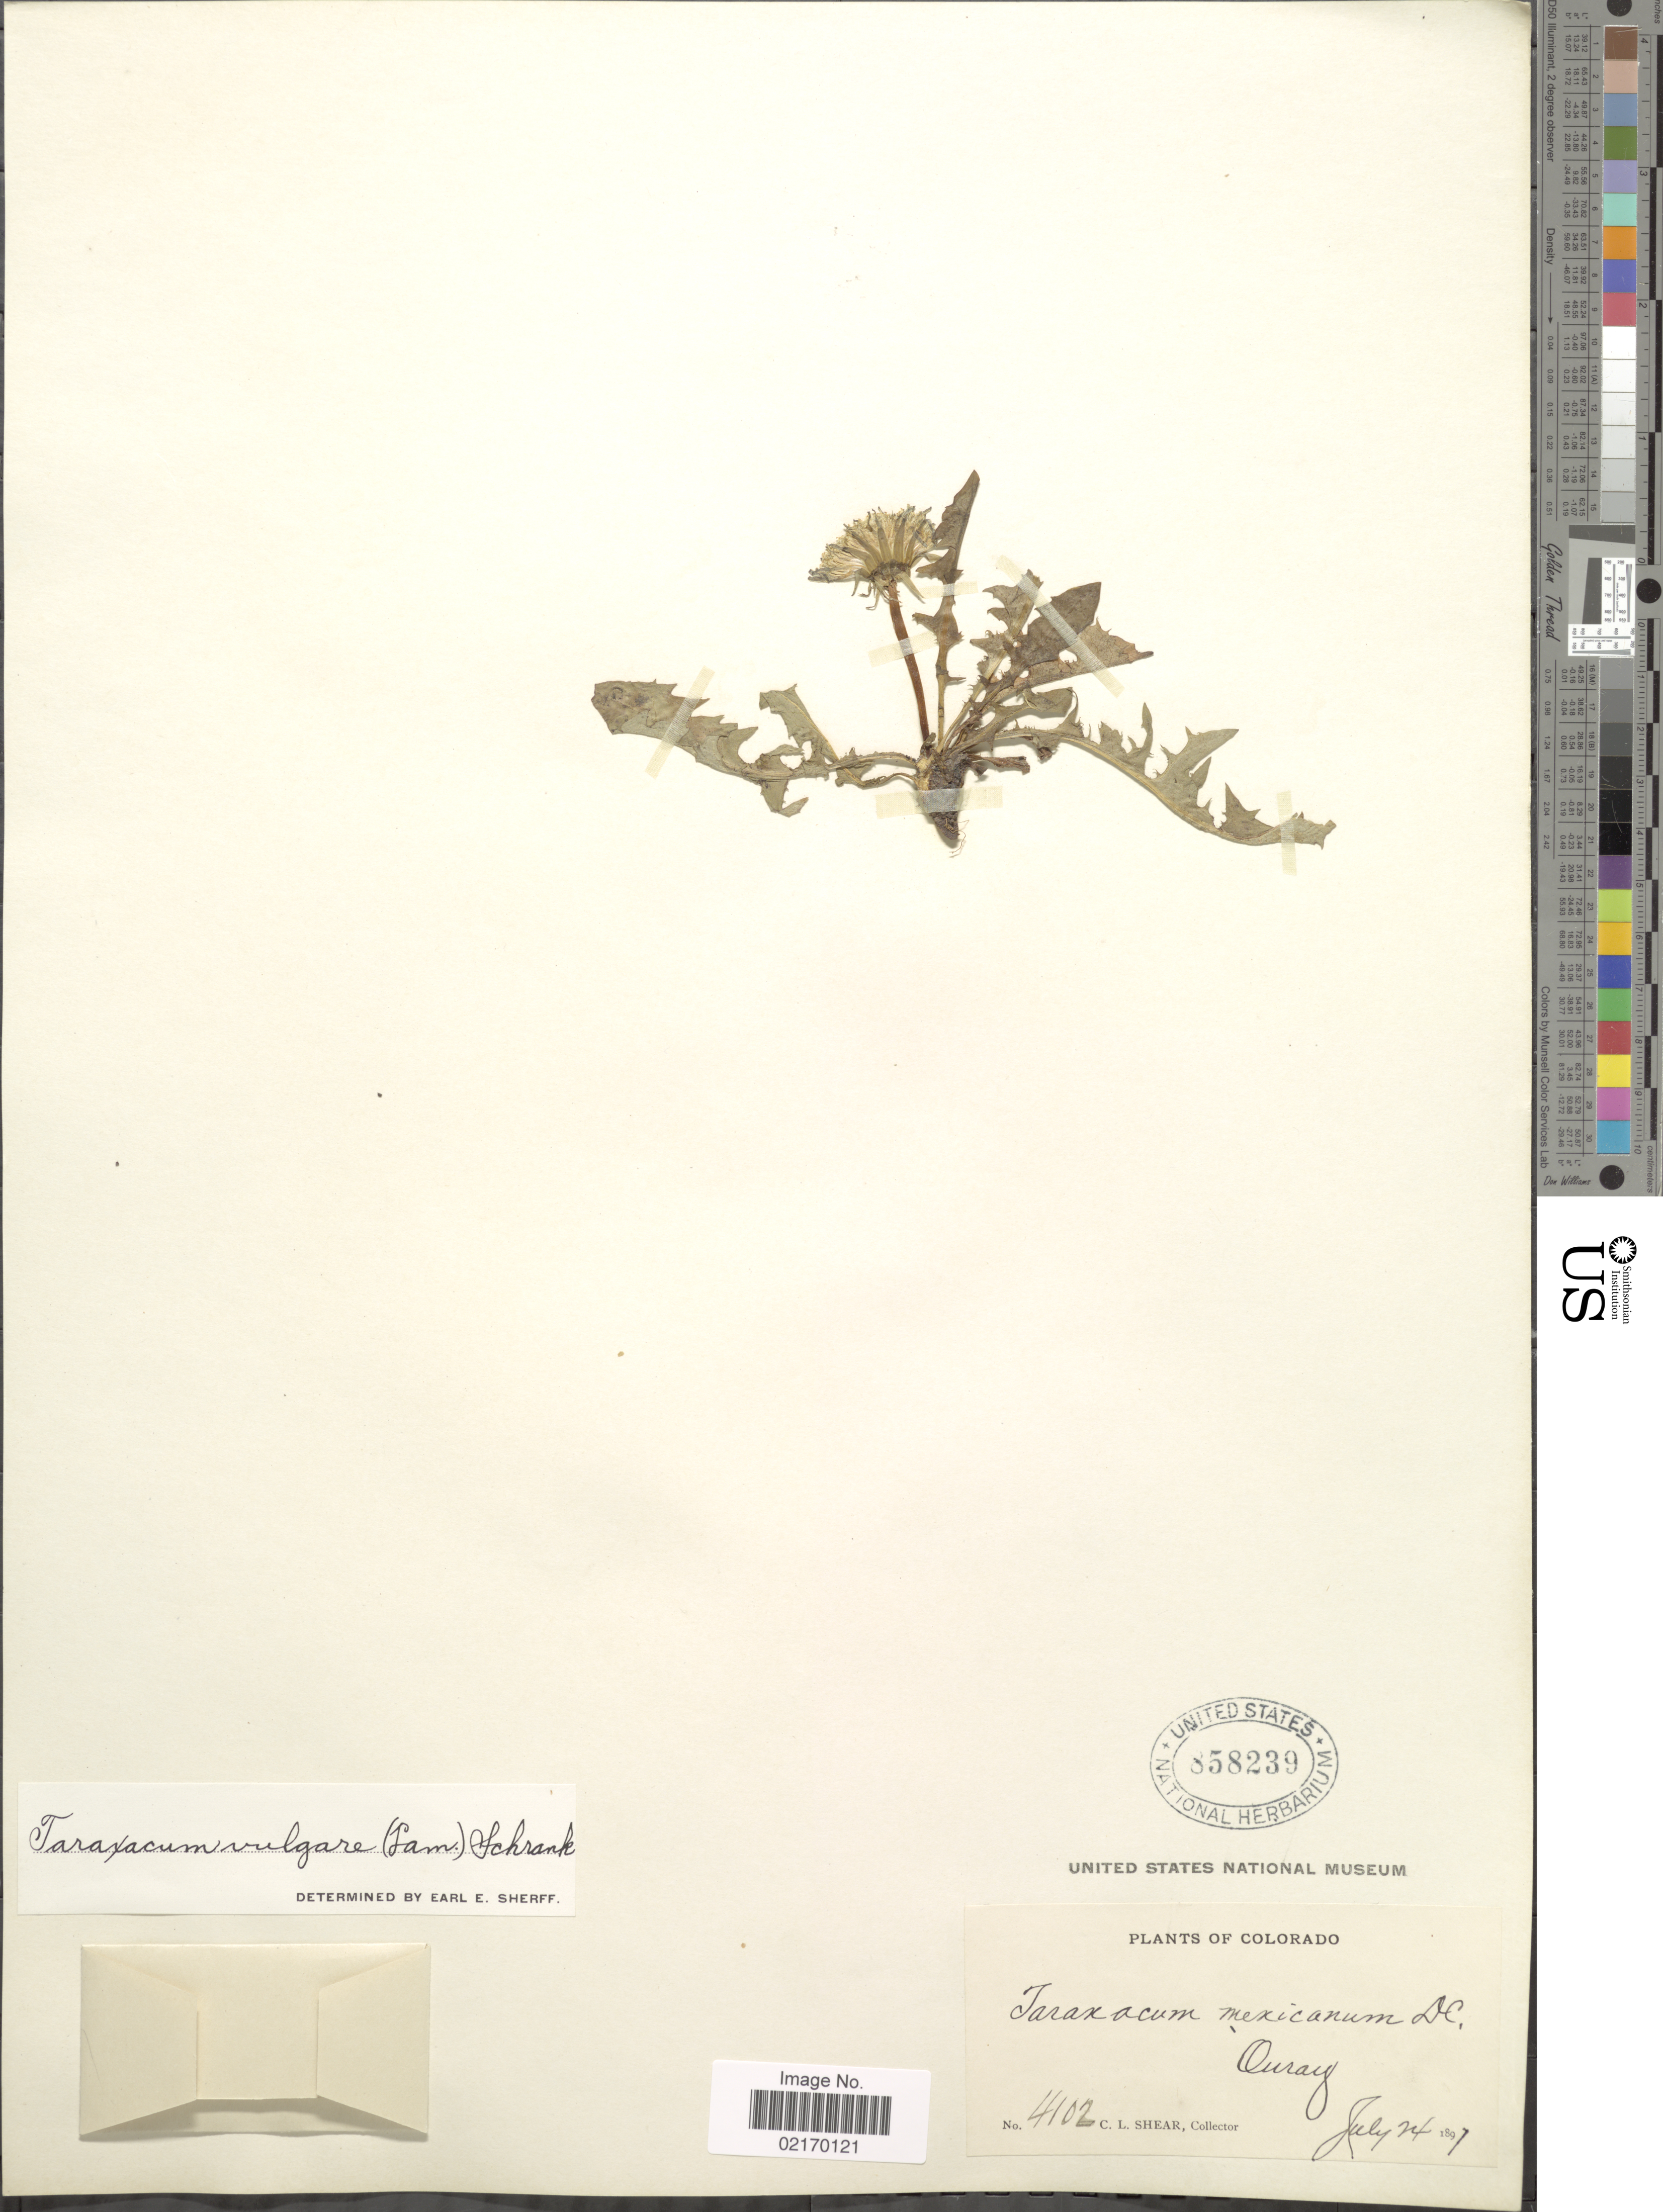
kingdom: Plantae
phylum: Tracheophyta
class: Magnoliopsida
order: Asterales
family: Asteraceae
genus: Taraxacum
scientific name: Taraxacum officinale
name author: G.H. Weber ex F.H. Wigg.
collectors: C. L. Shear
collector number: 4102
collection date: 1897-07-24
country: United States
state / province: Colorado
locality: Ouray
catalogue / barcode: US 858239